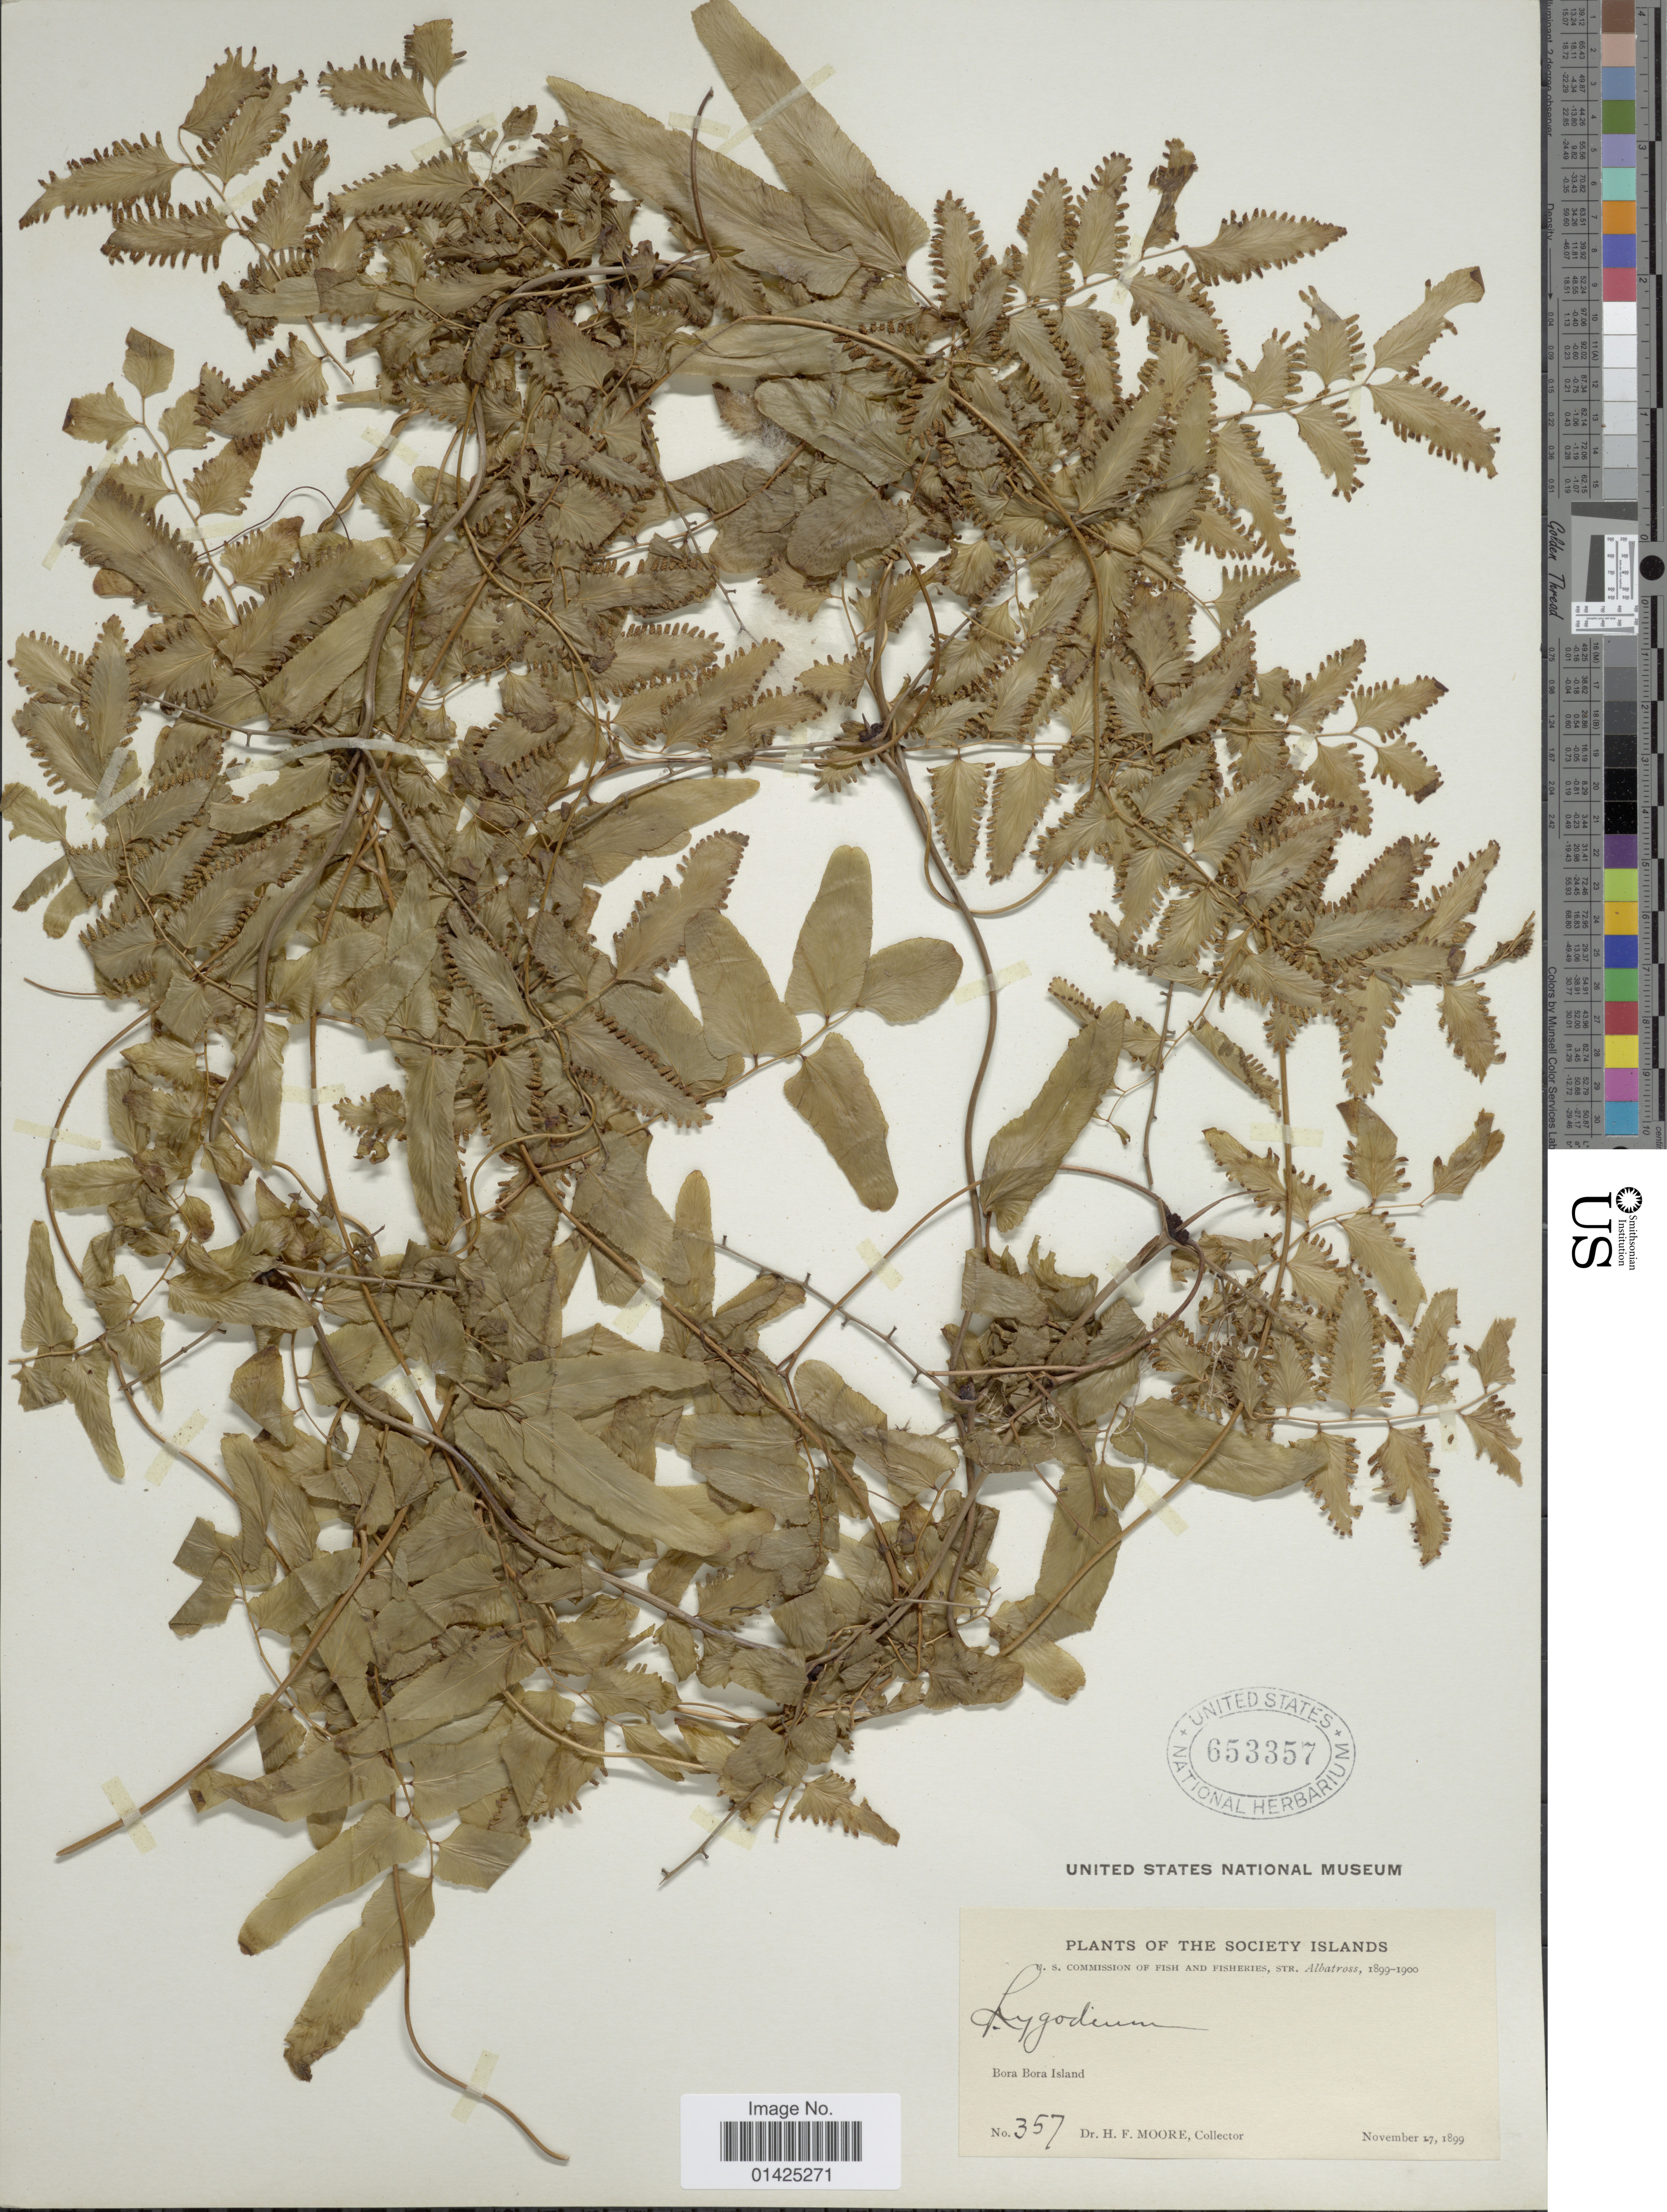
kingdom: Plantae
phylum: Tracheophyta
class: Polypodiopsida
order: Schizaeales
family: Lygodiaceae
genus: Lygodium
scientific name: Lygodium reticulatum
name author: Schkuhr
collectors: H. F. Moore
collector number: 357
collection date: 1899-11-17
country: French Polynesia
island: Bora Bora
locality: Bora Bora Islands, The Society Islands.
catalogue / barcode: US 653357